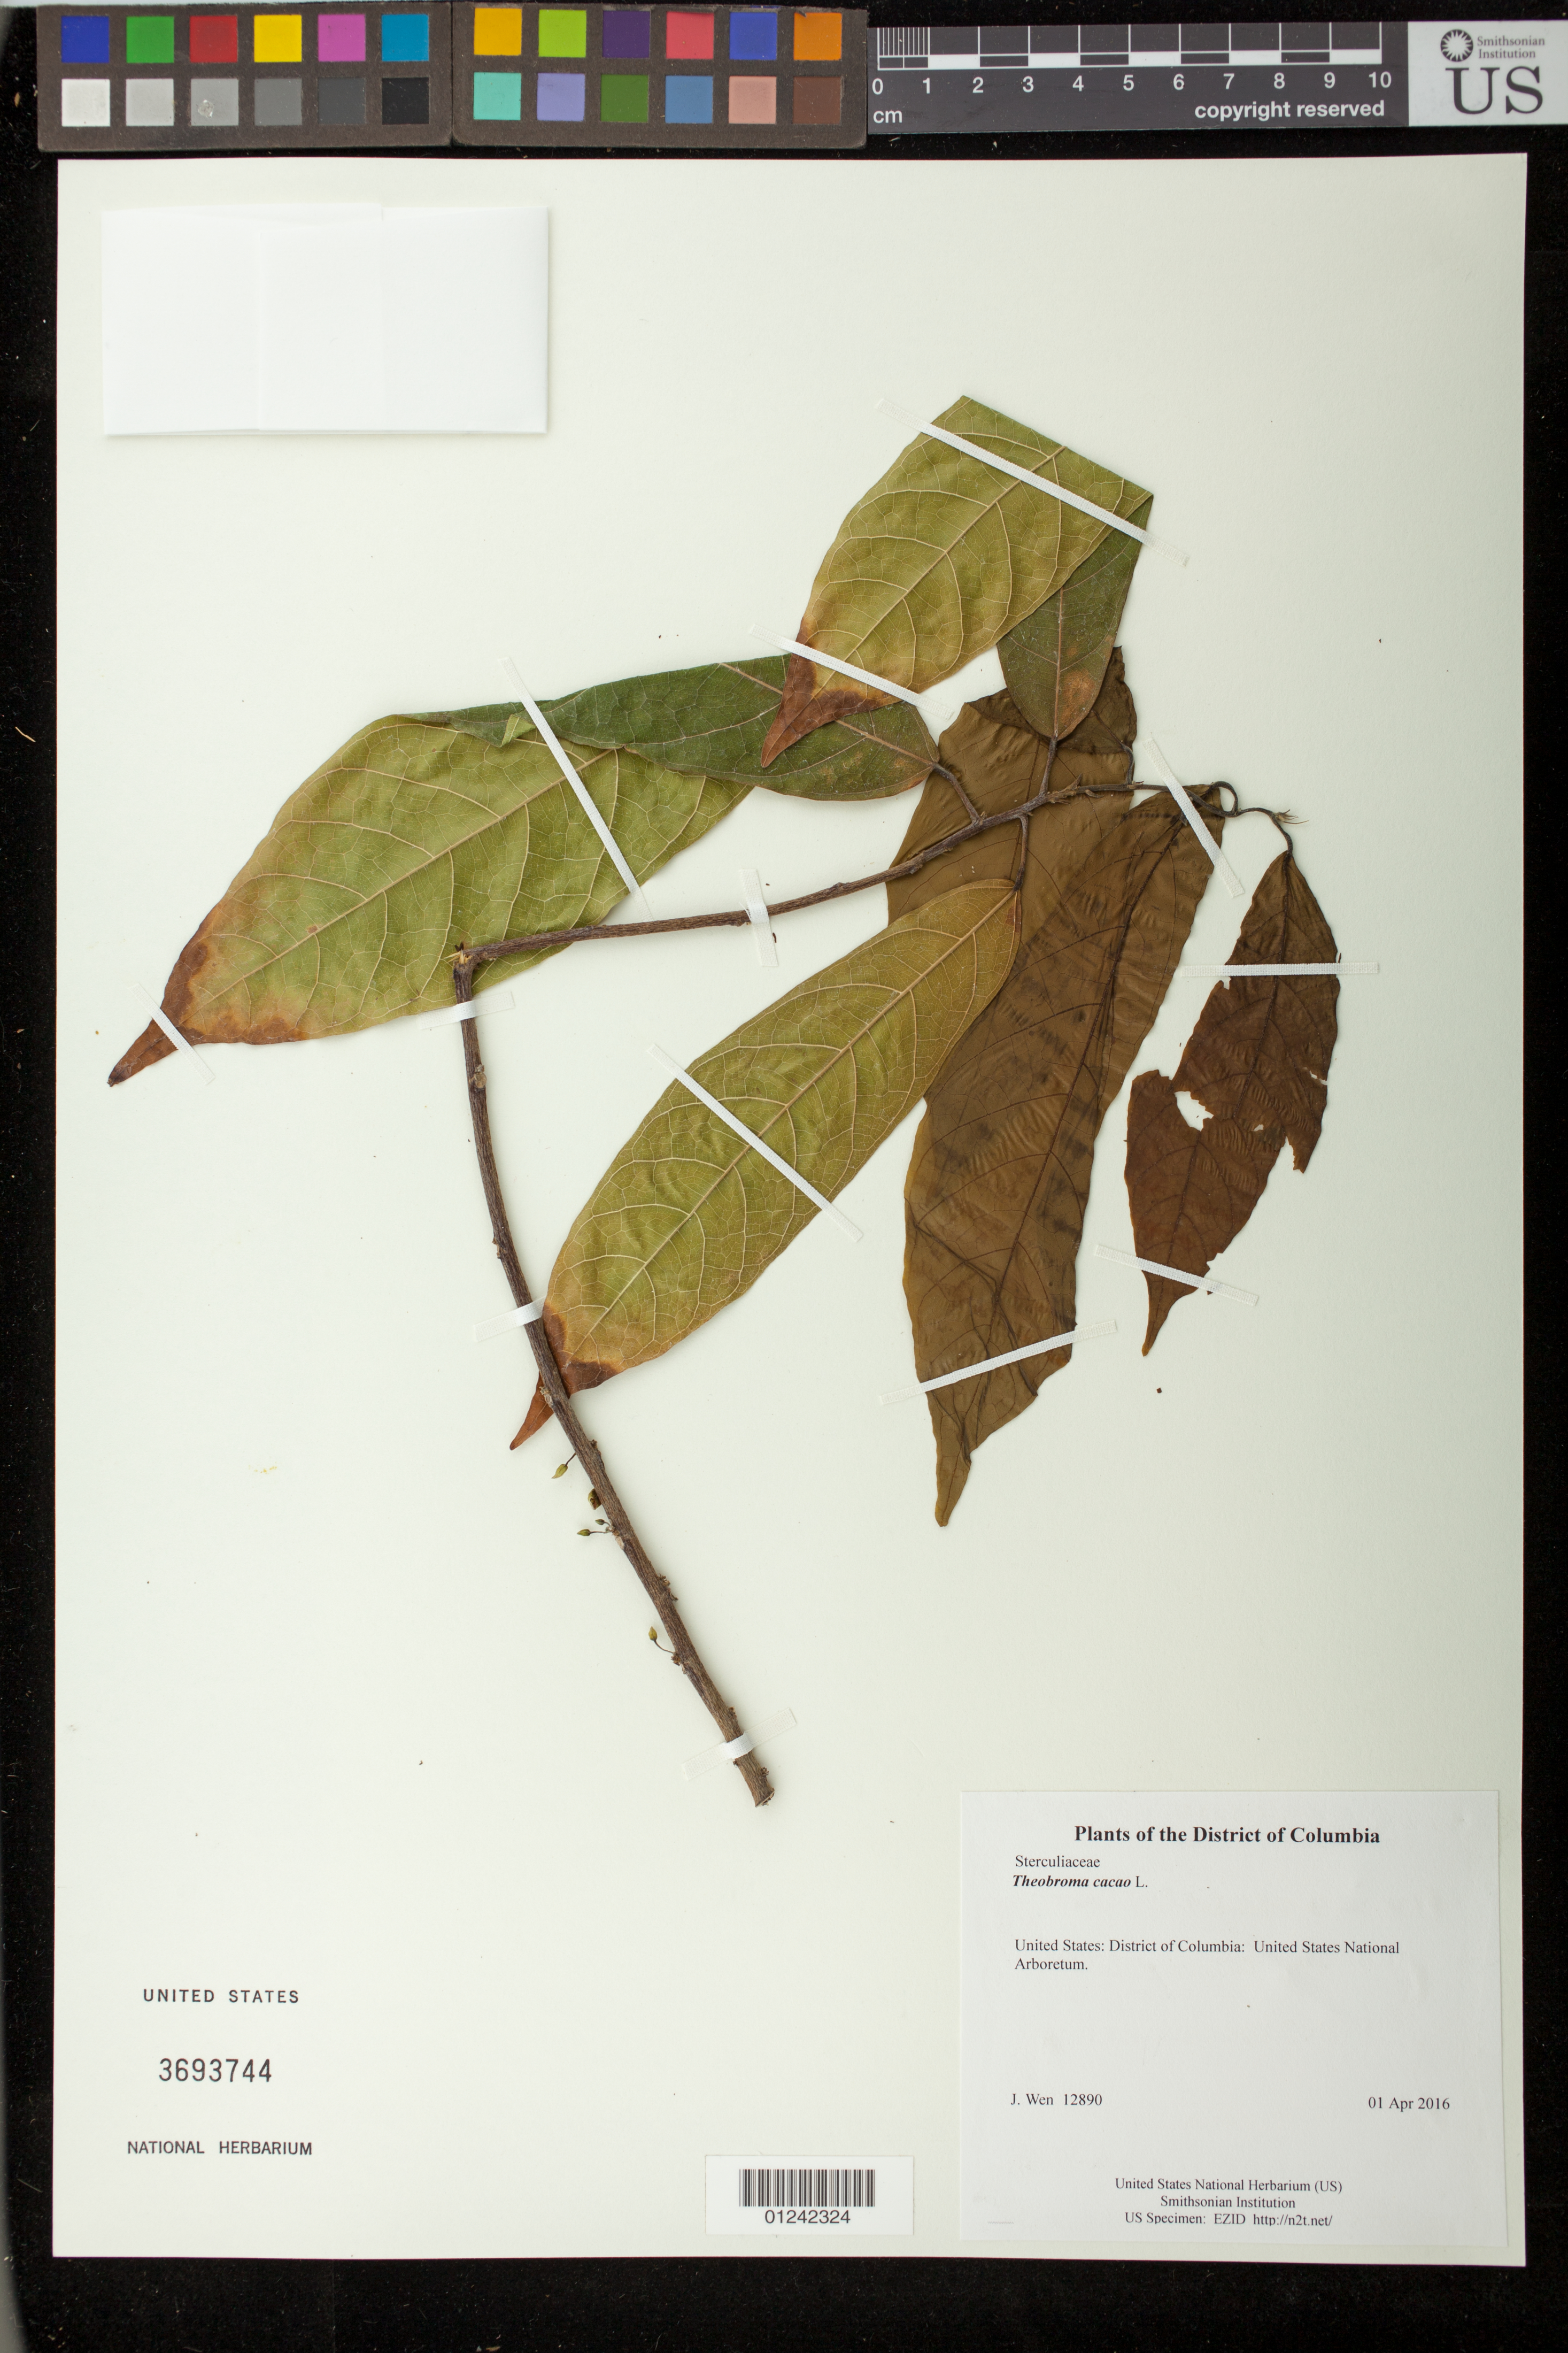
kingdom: Plantae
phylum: Tracheophyta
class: Magnoliopsida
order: Malvales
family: Malvaceae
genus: Theobroma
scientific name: Theobroma cacao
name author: L.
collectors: J. Wen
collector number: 12890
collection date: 2016-04-01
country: United States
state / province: District of Columbia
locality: United States National Arboretum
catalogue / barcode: US 3693744